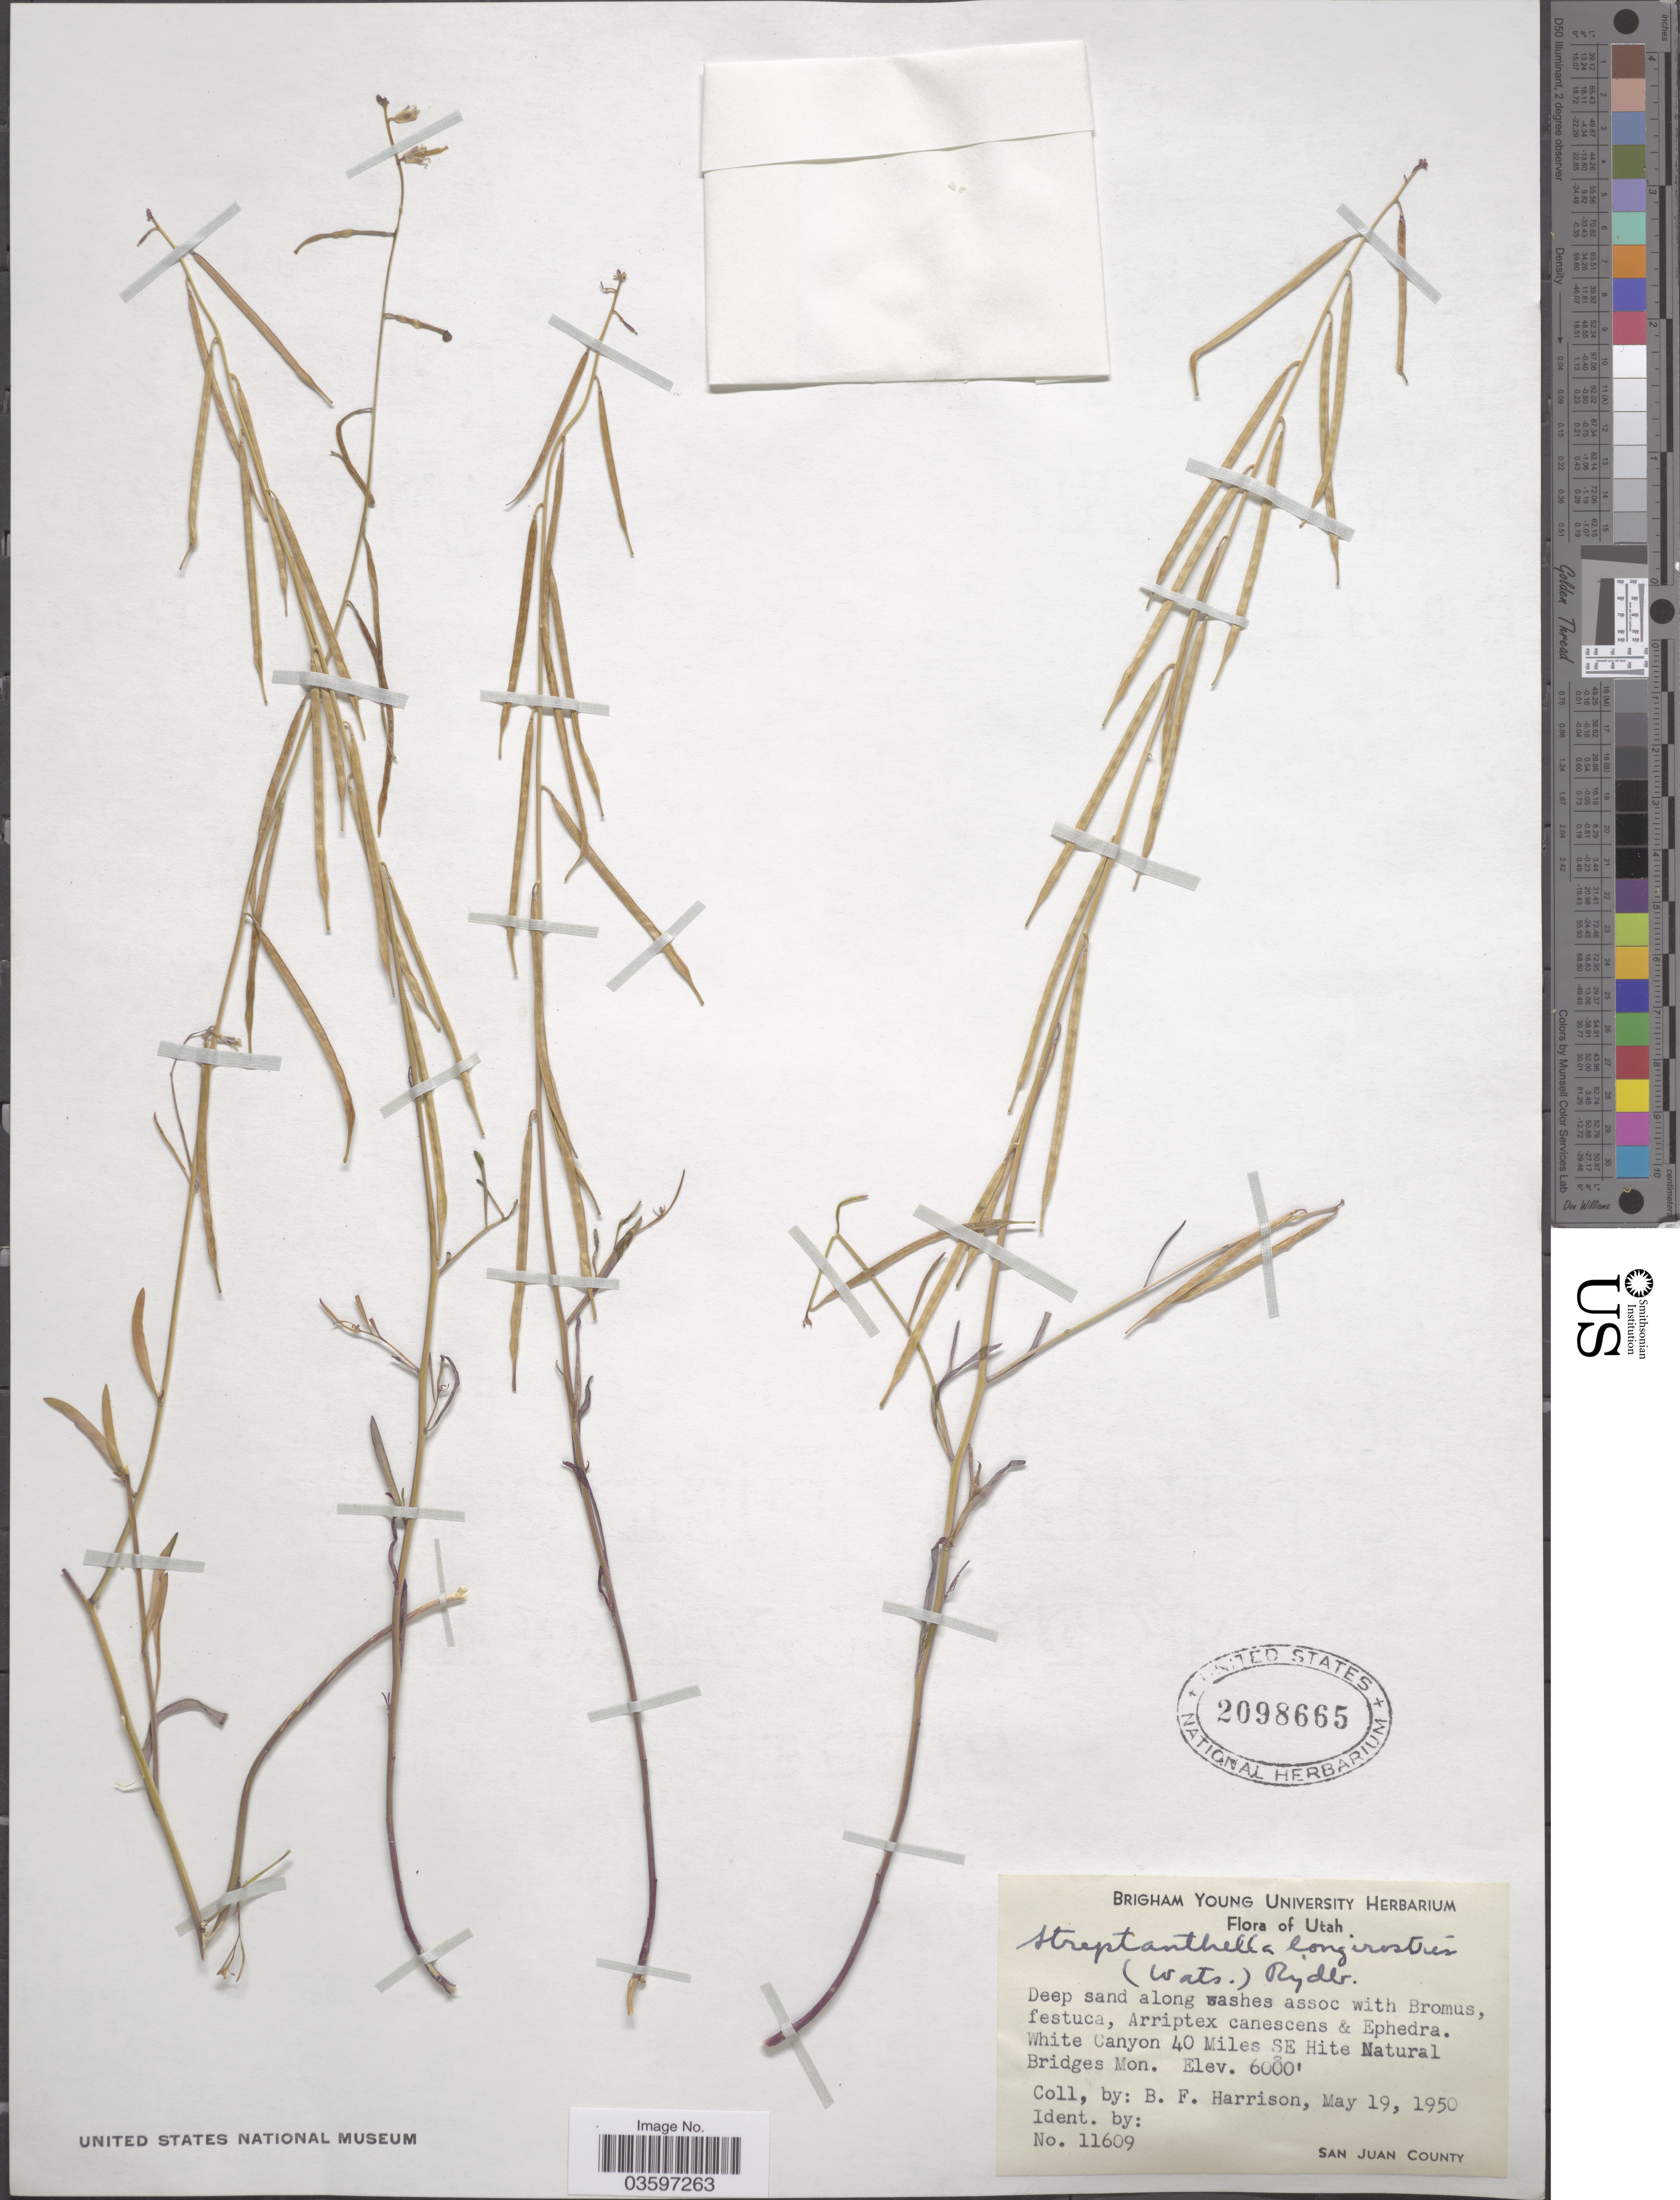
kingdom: Plantae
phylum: Tracheophyta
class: Magnoliopsida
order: Brassicales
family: Brassicaceae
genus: Streptanthella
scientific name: Streptanthella longirostris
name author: (S. Watson) Rydb.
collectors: B. F. Harrison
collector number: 11609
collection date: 1950-05-19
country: United States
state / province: Utah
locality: White Canyon 40 Miles SE Hite Natural Bridges Mon. San Juan County.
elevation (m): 1829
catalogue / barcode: US 2098665